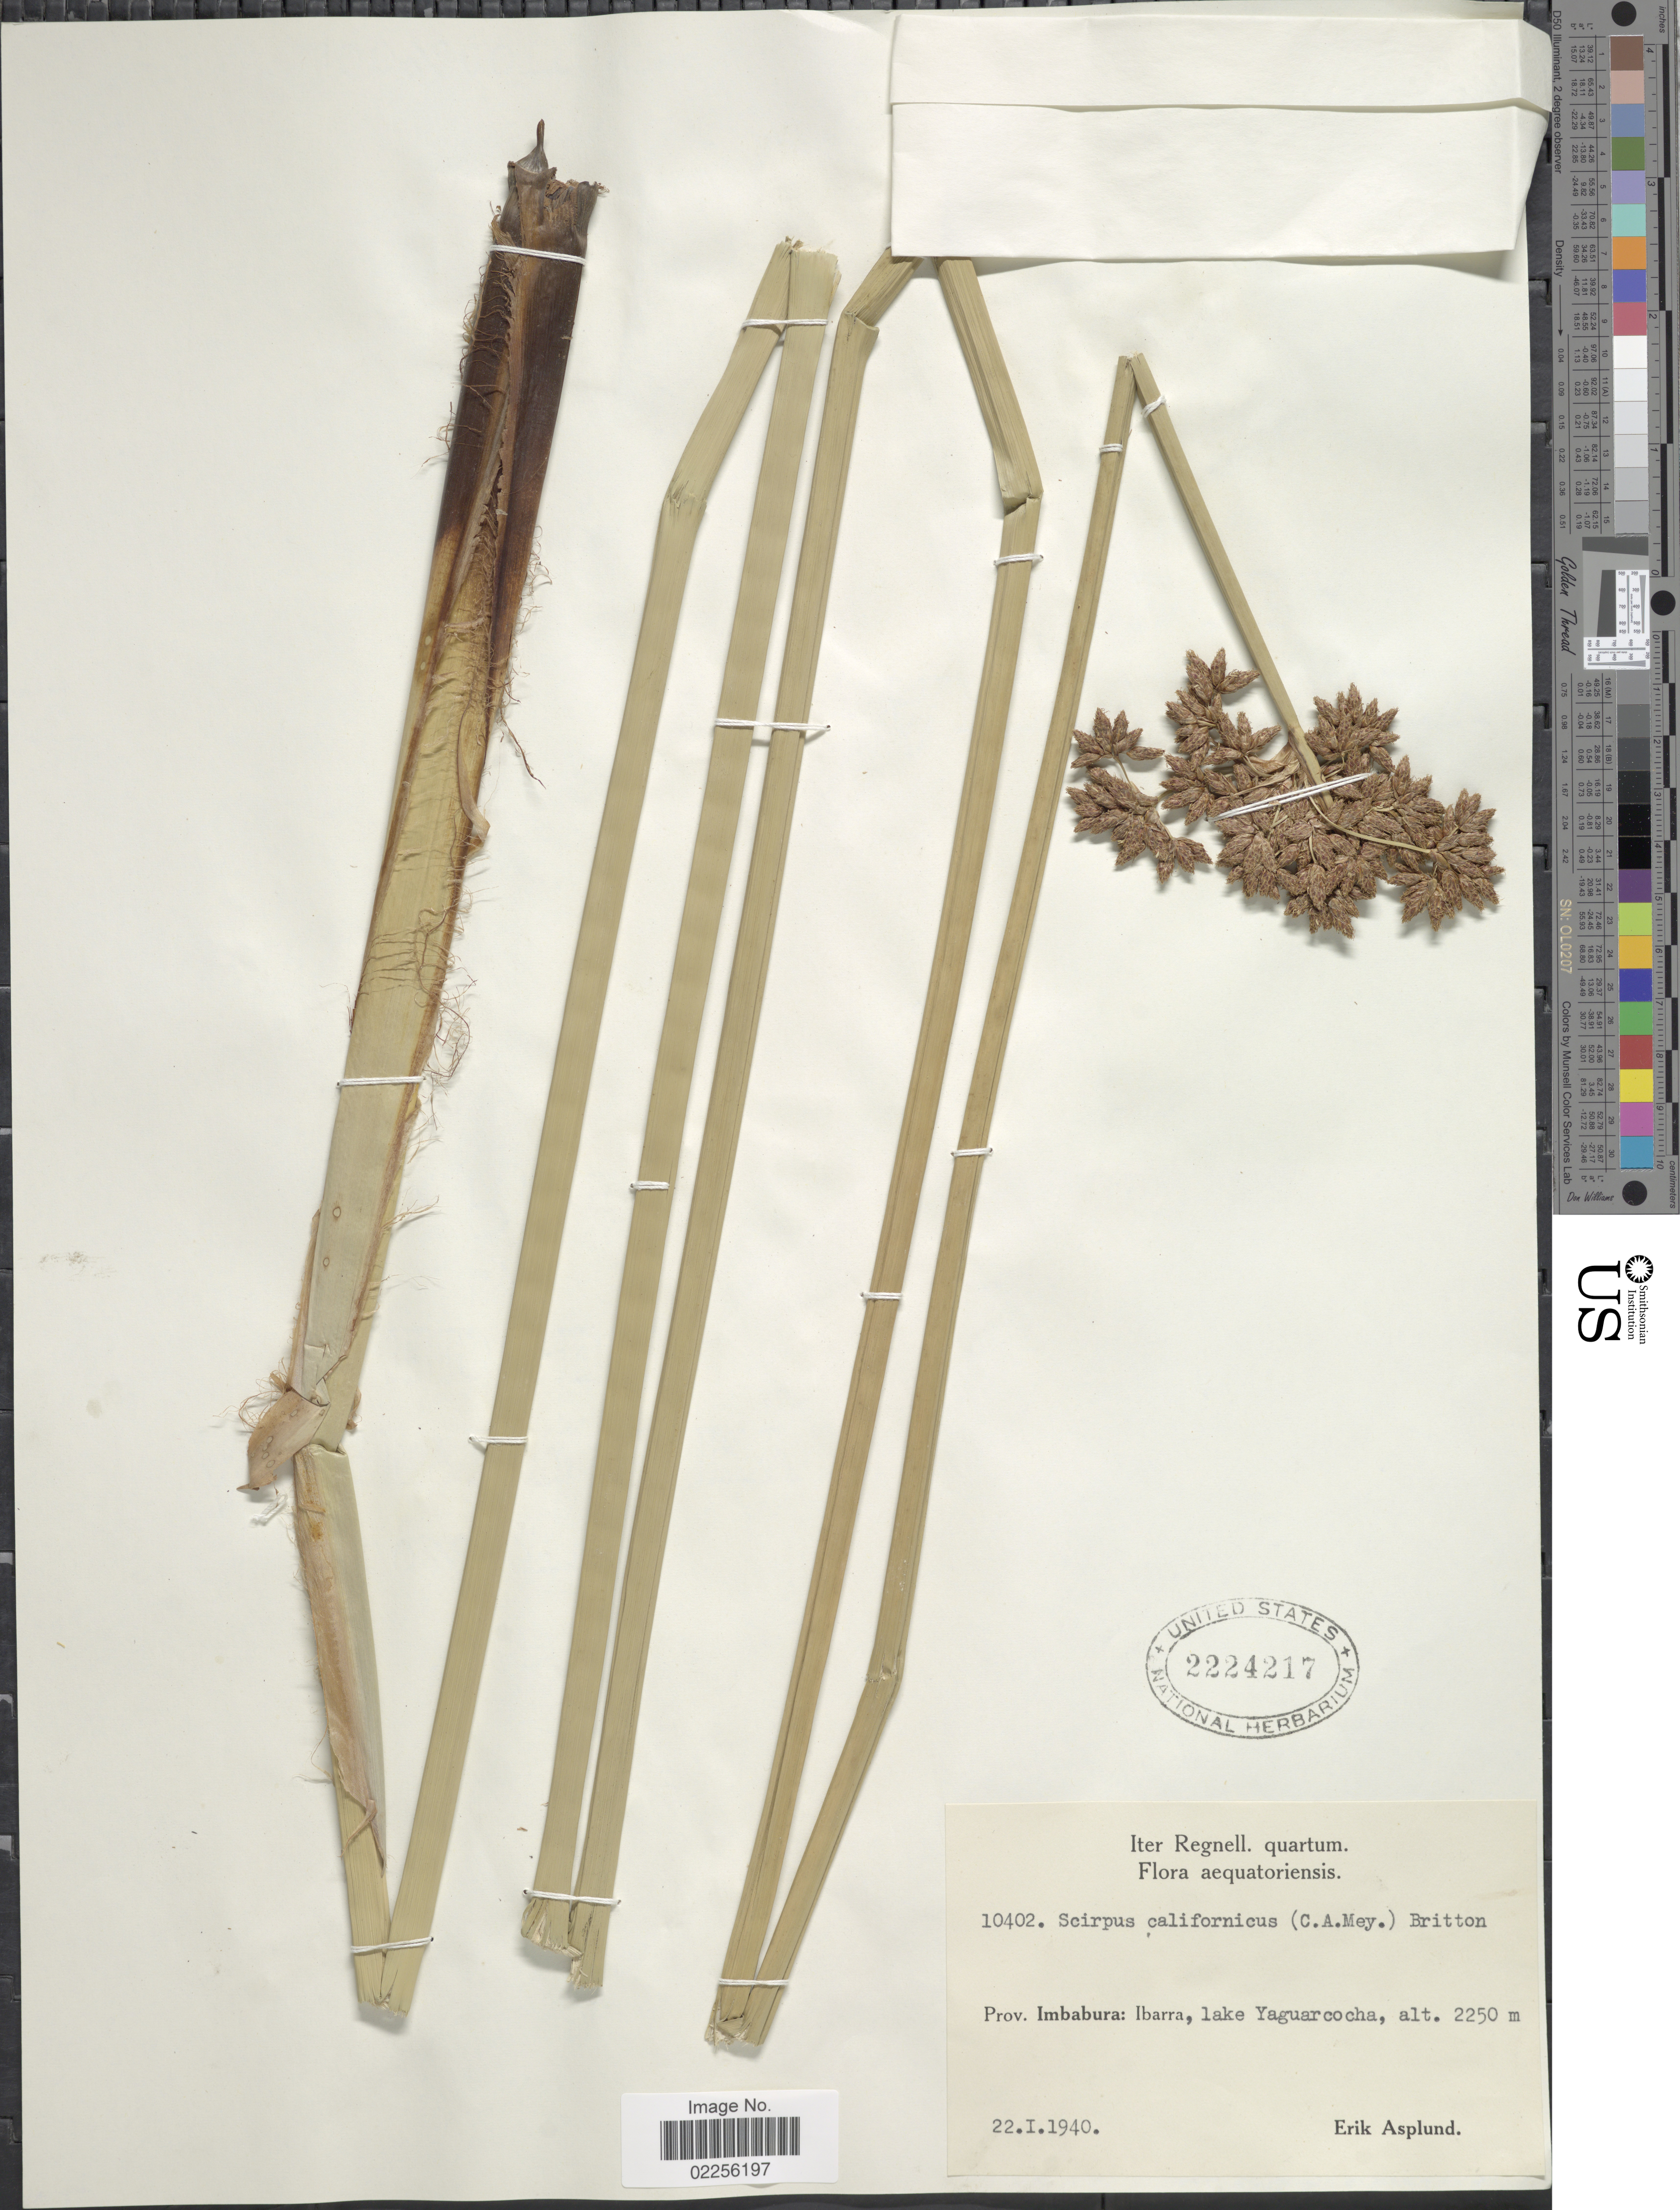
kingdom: Plantae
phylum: Tracheophyta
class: Liliopsida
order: Poales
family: Cyperaceae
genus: Schoenoplectus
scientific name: Schoenoplectus californicus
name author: (C.A. Mey.) Soják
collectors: E. Asplund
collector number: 10402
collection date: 1940-01-22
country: Ecuador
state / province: Imbabura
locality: Ibarra, lake Yaguarcocha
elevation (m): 2250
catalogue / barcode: US 2224217